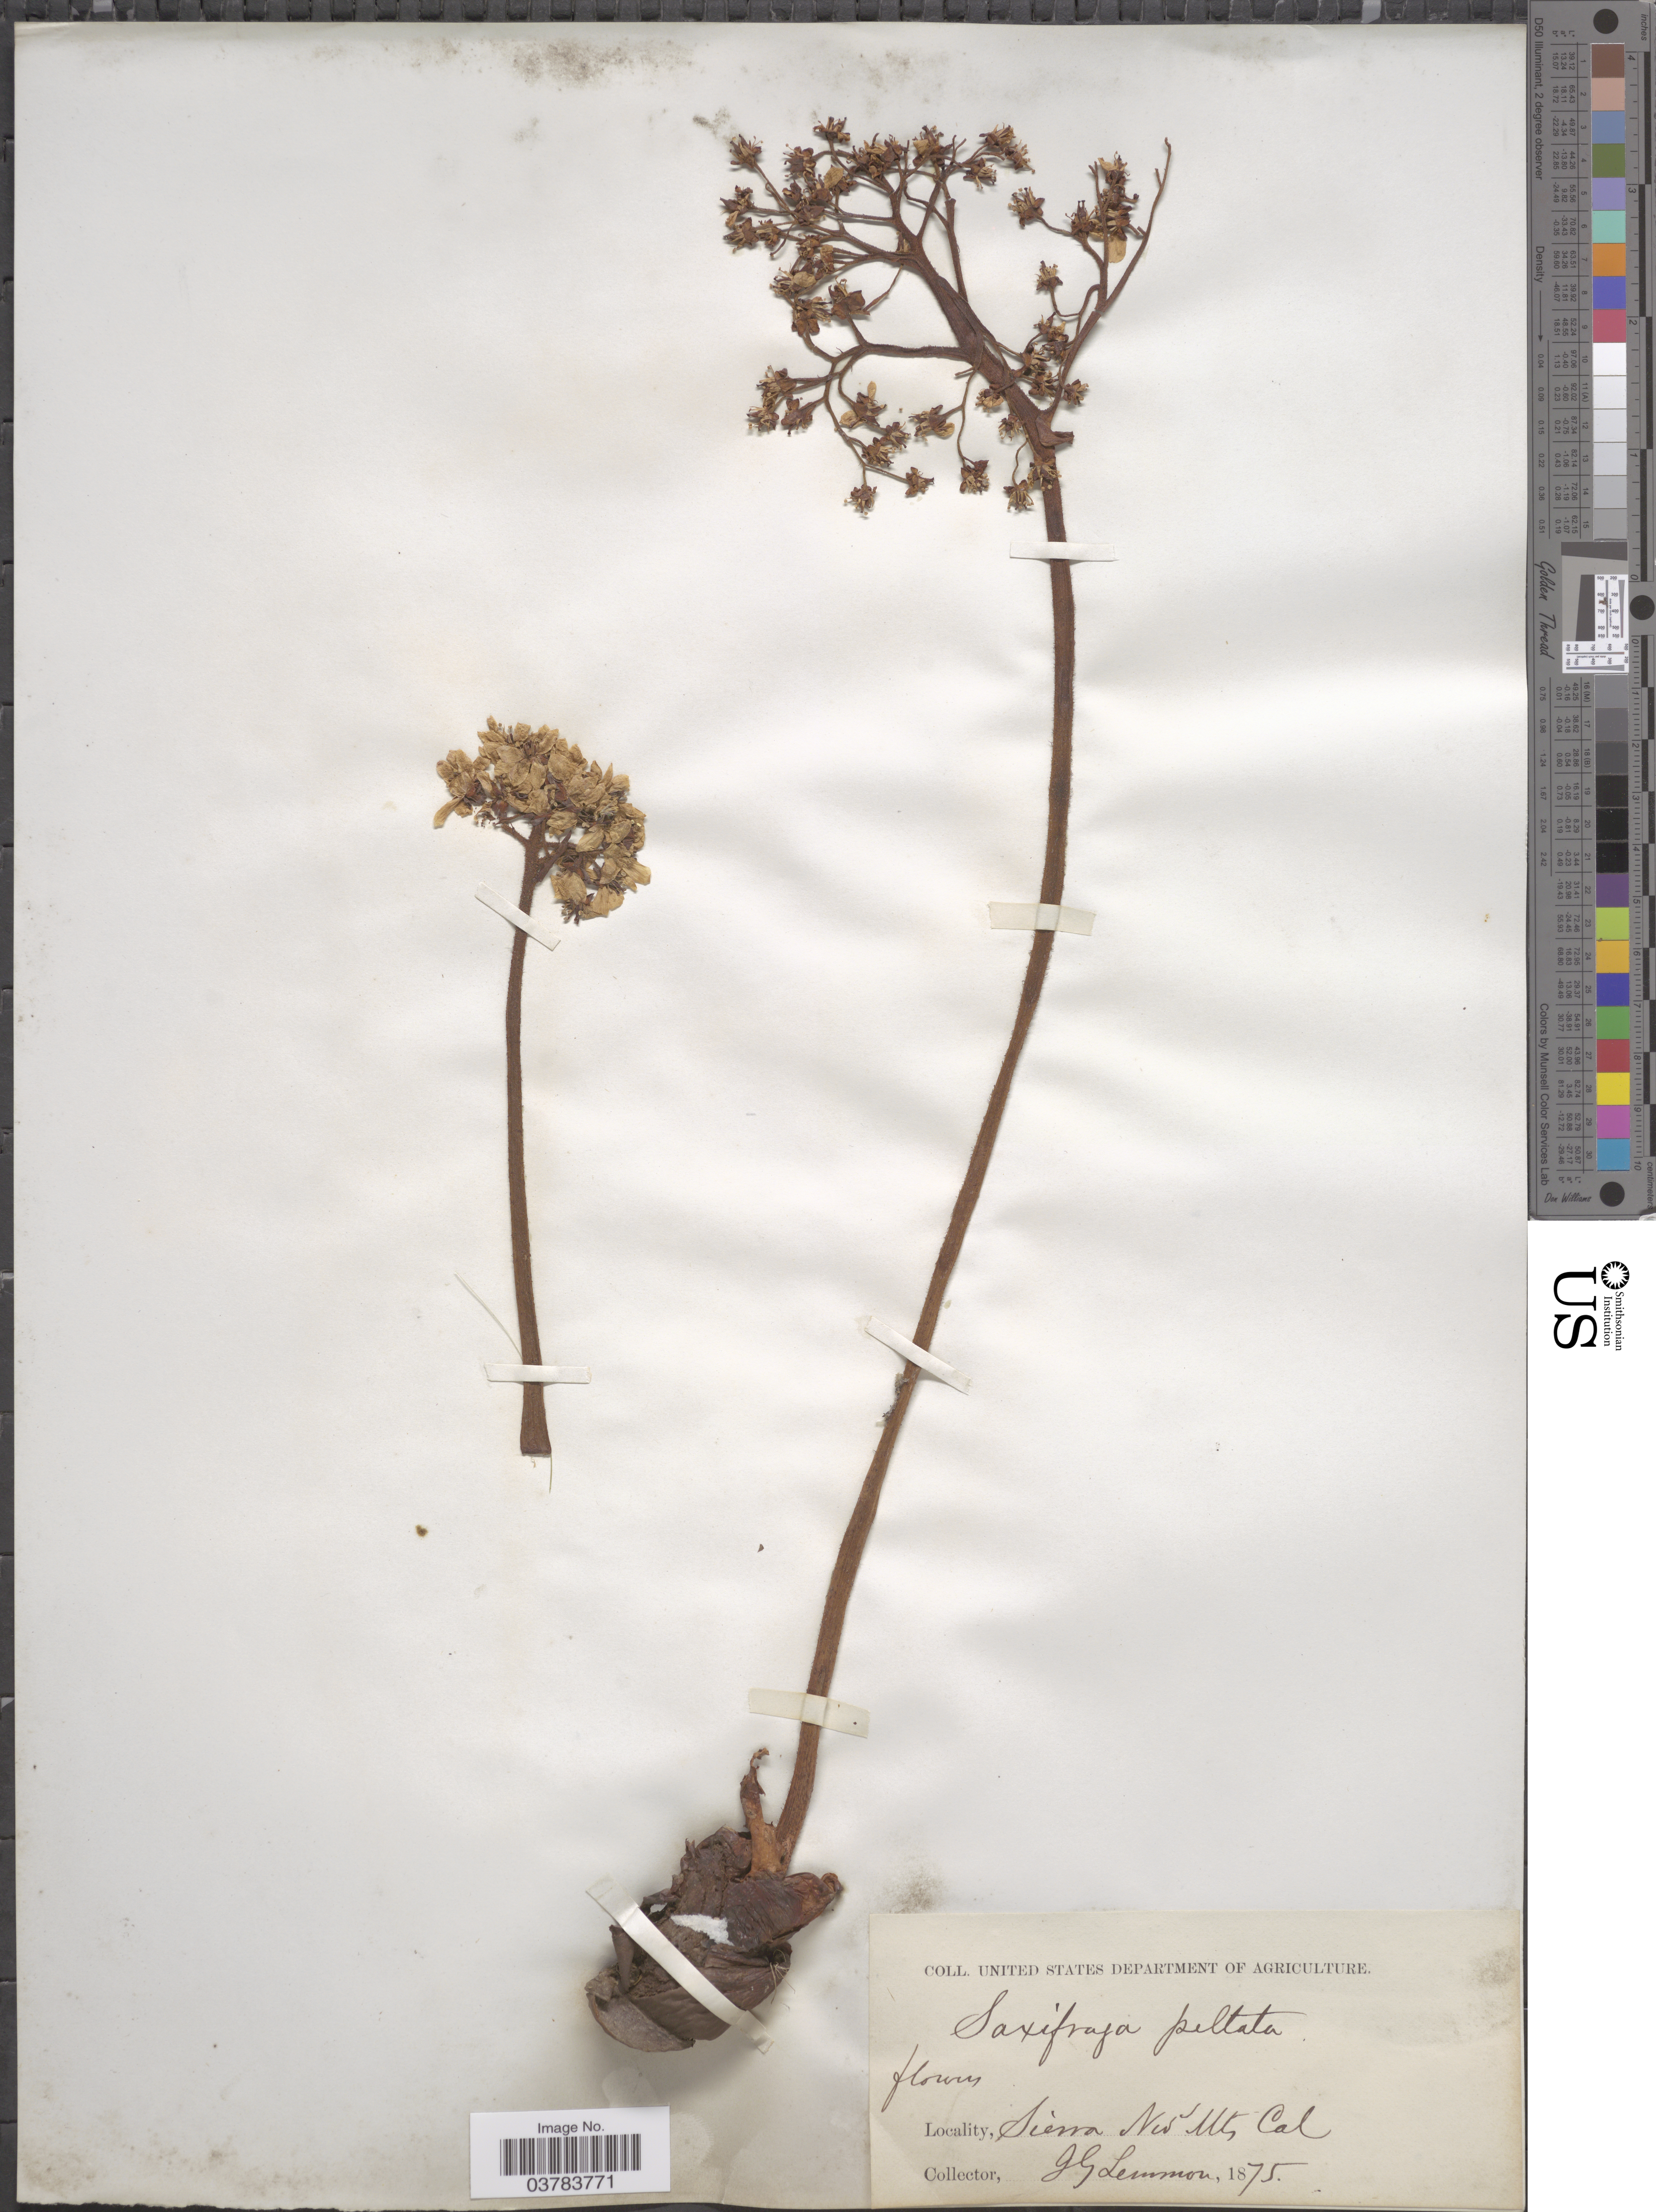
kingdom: Plantae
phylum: Tracheophyta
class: Magnoliopsida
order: Saxifragales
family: Saxifragaceae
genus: Darmera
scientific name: Darmera peltata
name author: (Torr. ex Benth.) Voss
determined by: Strong, Mark T., (BOT), Smithsonian Institution - National Museum of Natural History (UNITED STATES)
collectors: J. Lemmon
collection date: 1875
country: United States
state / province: California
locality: Sierra Nev Mts.